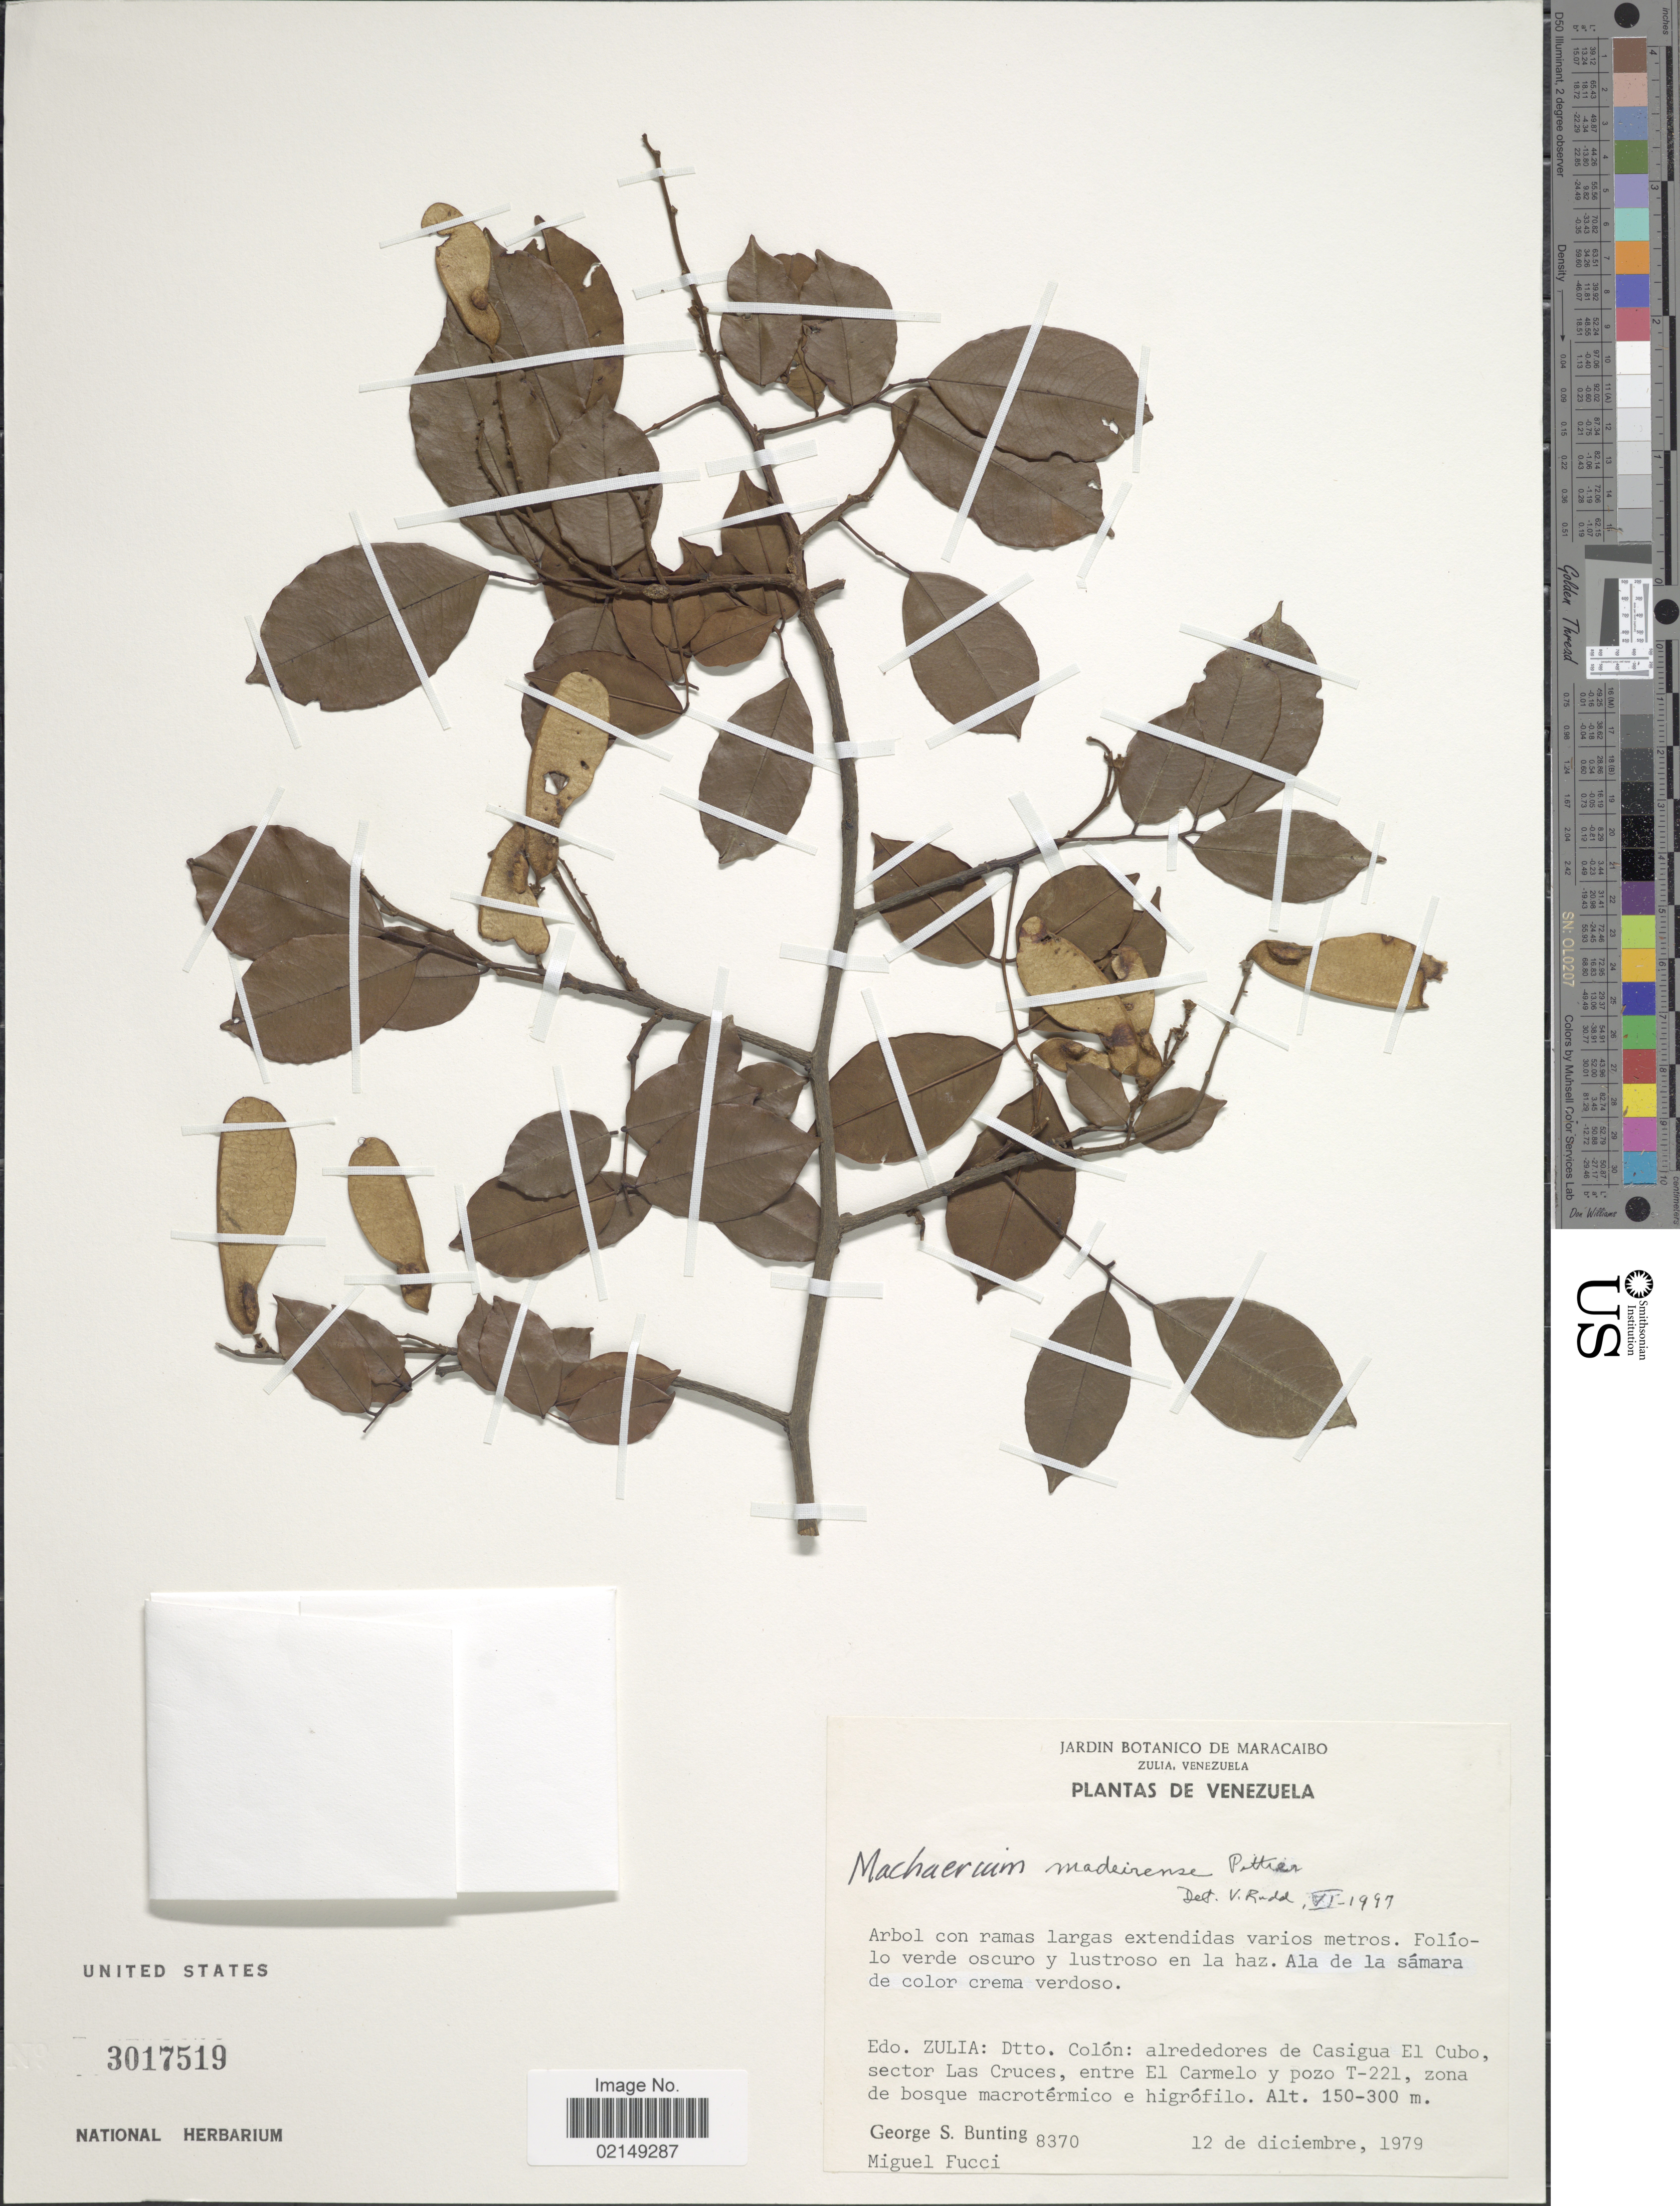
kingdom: Plantae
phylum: Tracheophyta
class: Magnoliopsida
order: Fabales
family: Fabaceae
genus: Machaerium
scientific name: Machaerium madeirense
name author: Pittier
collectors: G. S. Bunting & M. Fucci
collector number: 8370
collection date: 1979-12-12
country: Venezuela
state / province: Zulia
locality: Dtto. Colon. alrededores de Casigua El Cubo. sector Las Cruces, entre El Carmelo y pozo T-221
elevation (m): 150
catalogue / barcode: US 3017519